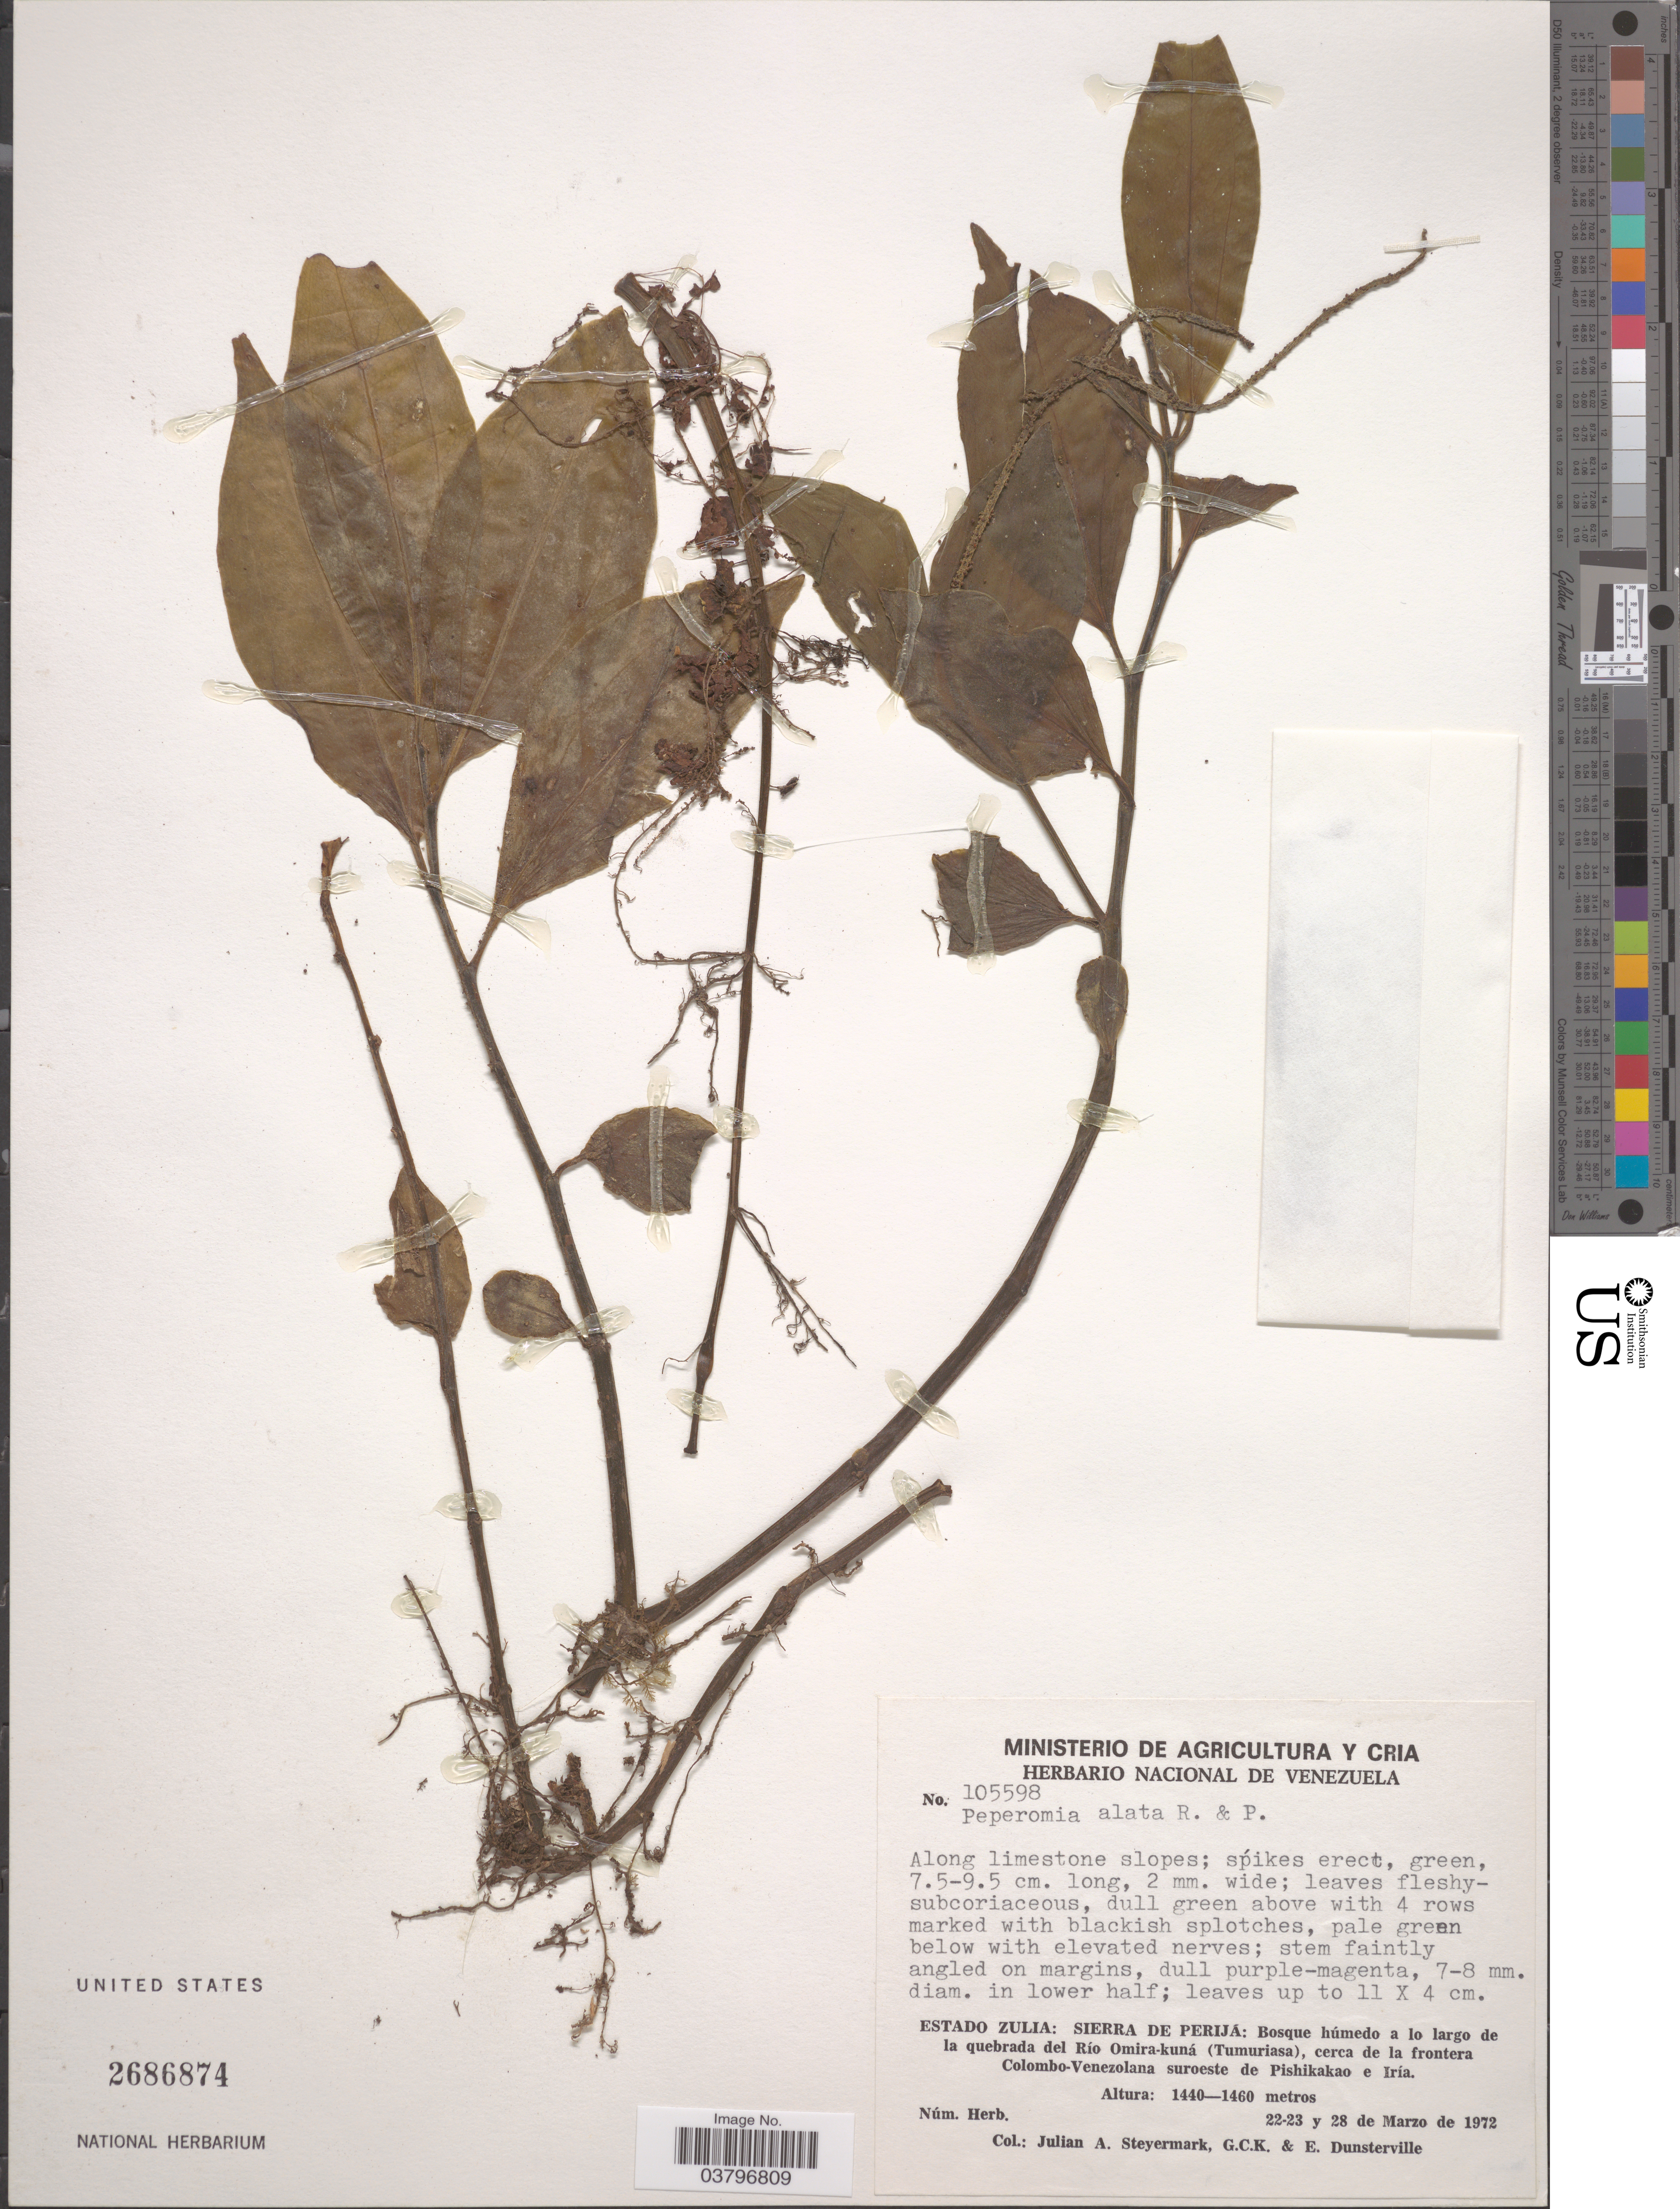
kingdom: Plantae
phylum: Tracheophyta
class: Magnoliopsida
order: Piperales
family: Piperaceae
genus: Peperomia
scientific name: Peperomia alata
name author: Ruiz & Pav.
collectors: J. Steyermark, G. C. K. Dunsterville & E. Dunsterville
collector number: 105598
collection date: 1972-03-22/1972-03-28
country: Venezuela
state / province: Zulia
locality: Sierra de Perijá: Bosque húmedo a lo largo de la quebrada del Río Omira-kuná (Tumuriasa), cerca de la frontera Colombo-Venezolana suroeste de Pishikakao de Iría.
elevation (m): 1440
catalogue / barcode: US 2686874